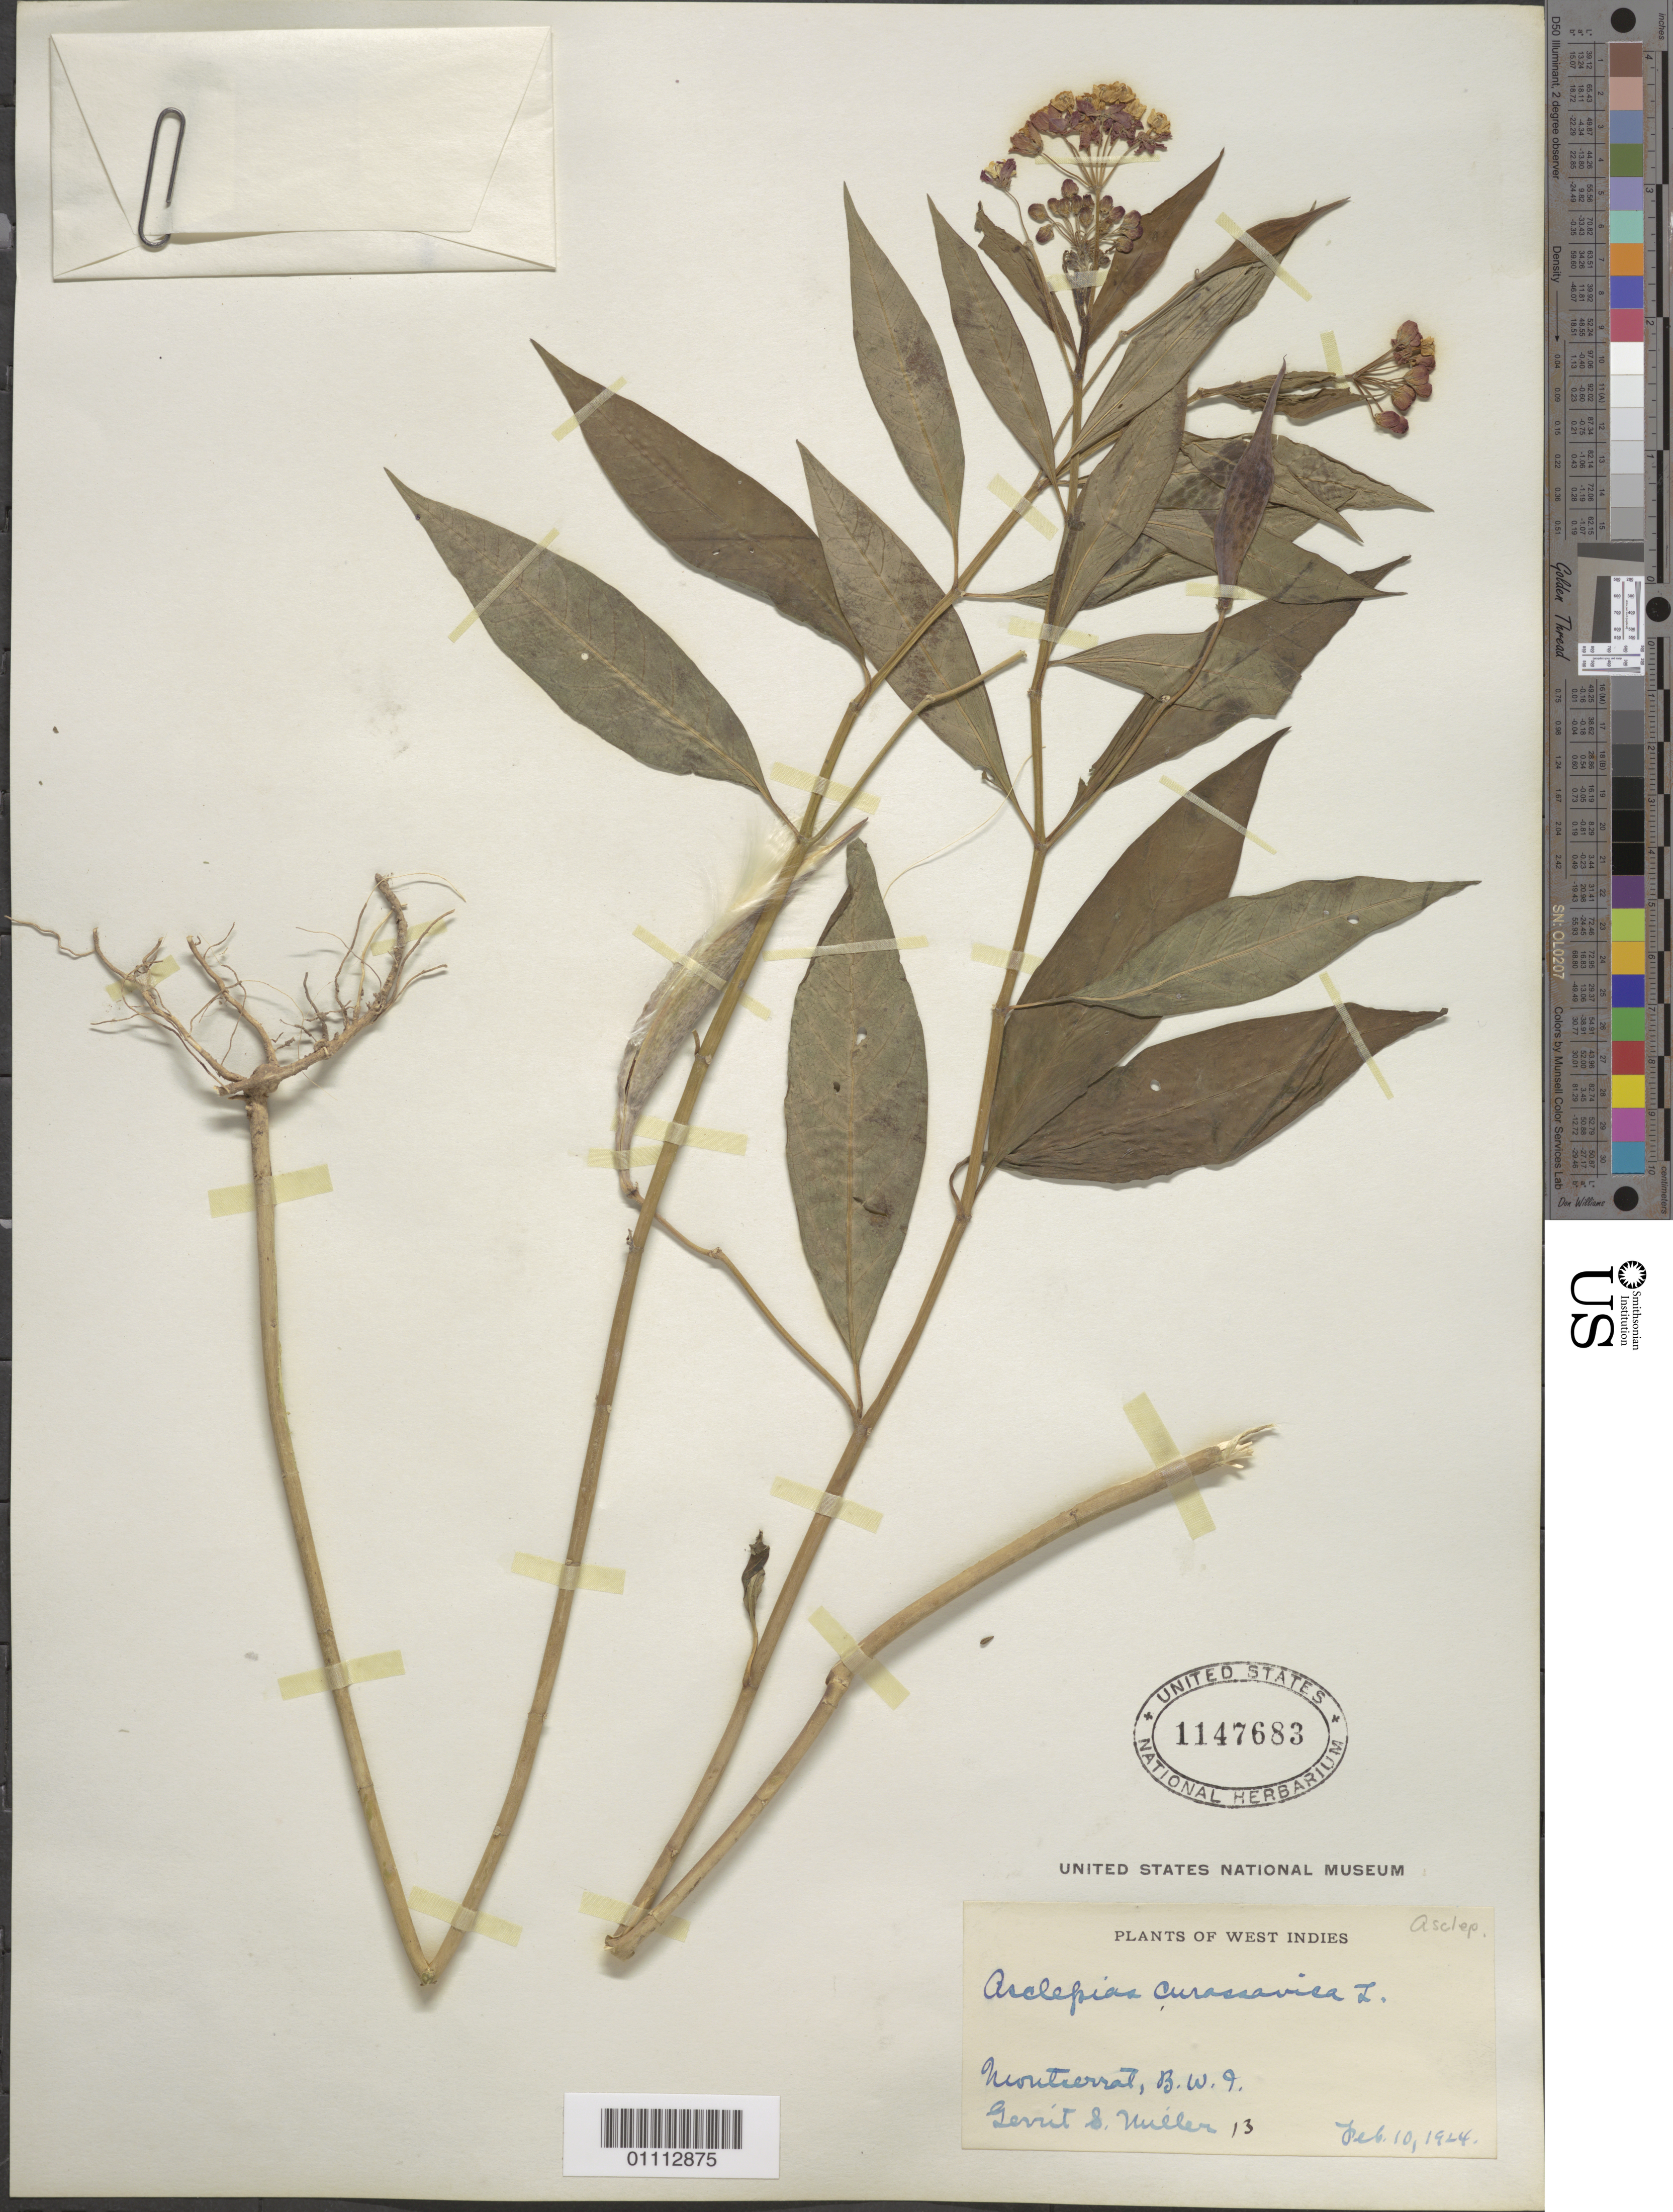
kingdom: Plantae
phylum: Tracheophyta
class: Magnoliopsida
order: Gentianales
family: Apocynaceae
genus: Asclepias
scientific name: Asclepias curassavica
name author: L.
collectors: G. S. Miller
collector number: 13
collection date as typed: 10 Feb 1924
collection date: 1924-02-10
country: Montserrat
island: Montserrat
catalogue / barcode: US 1147683